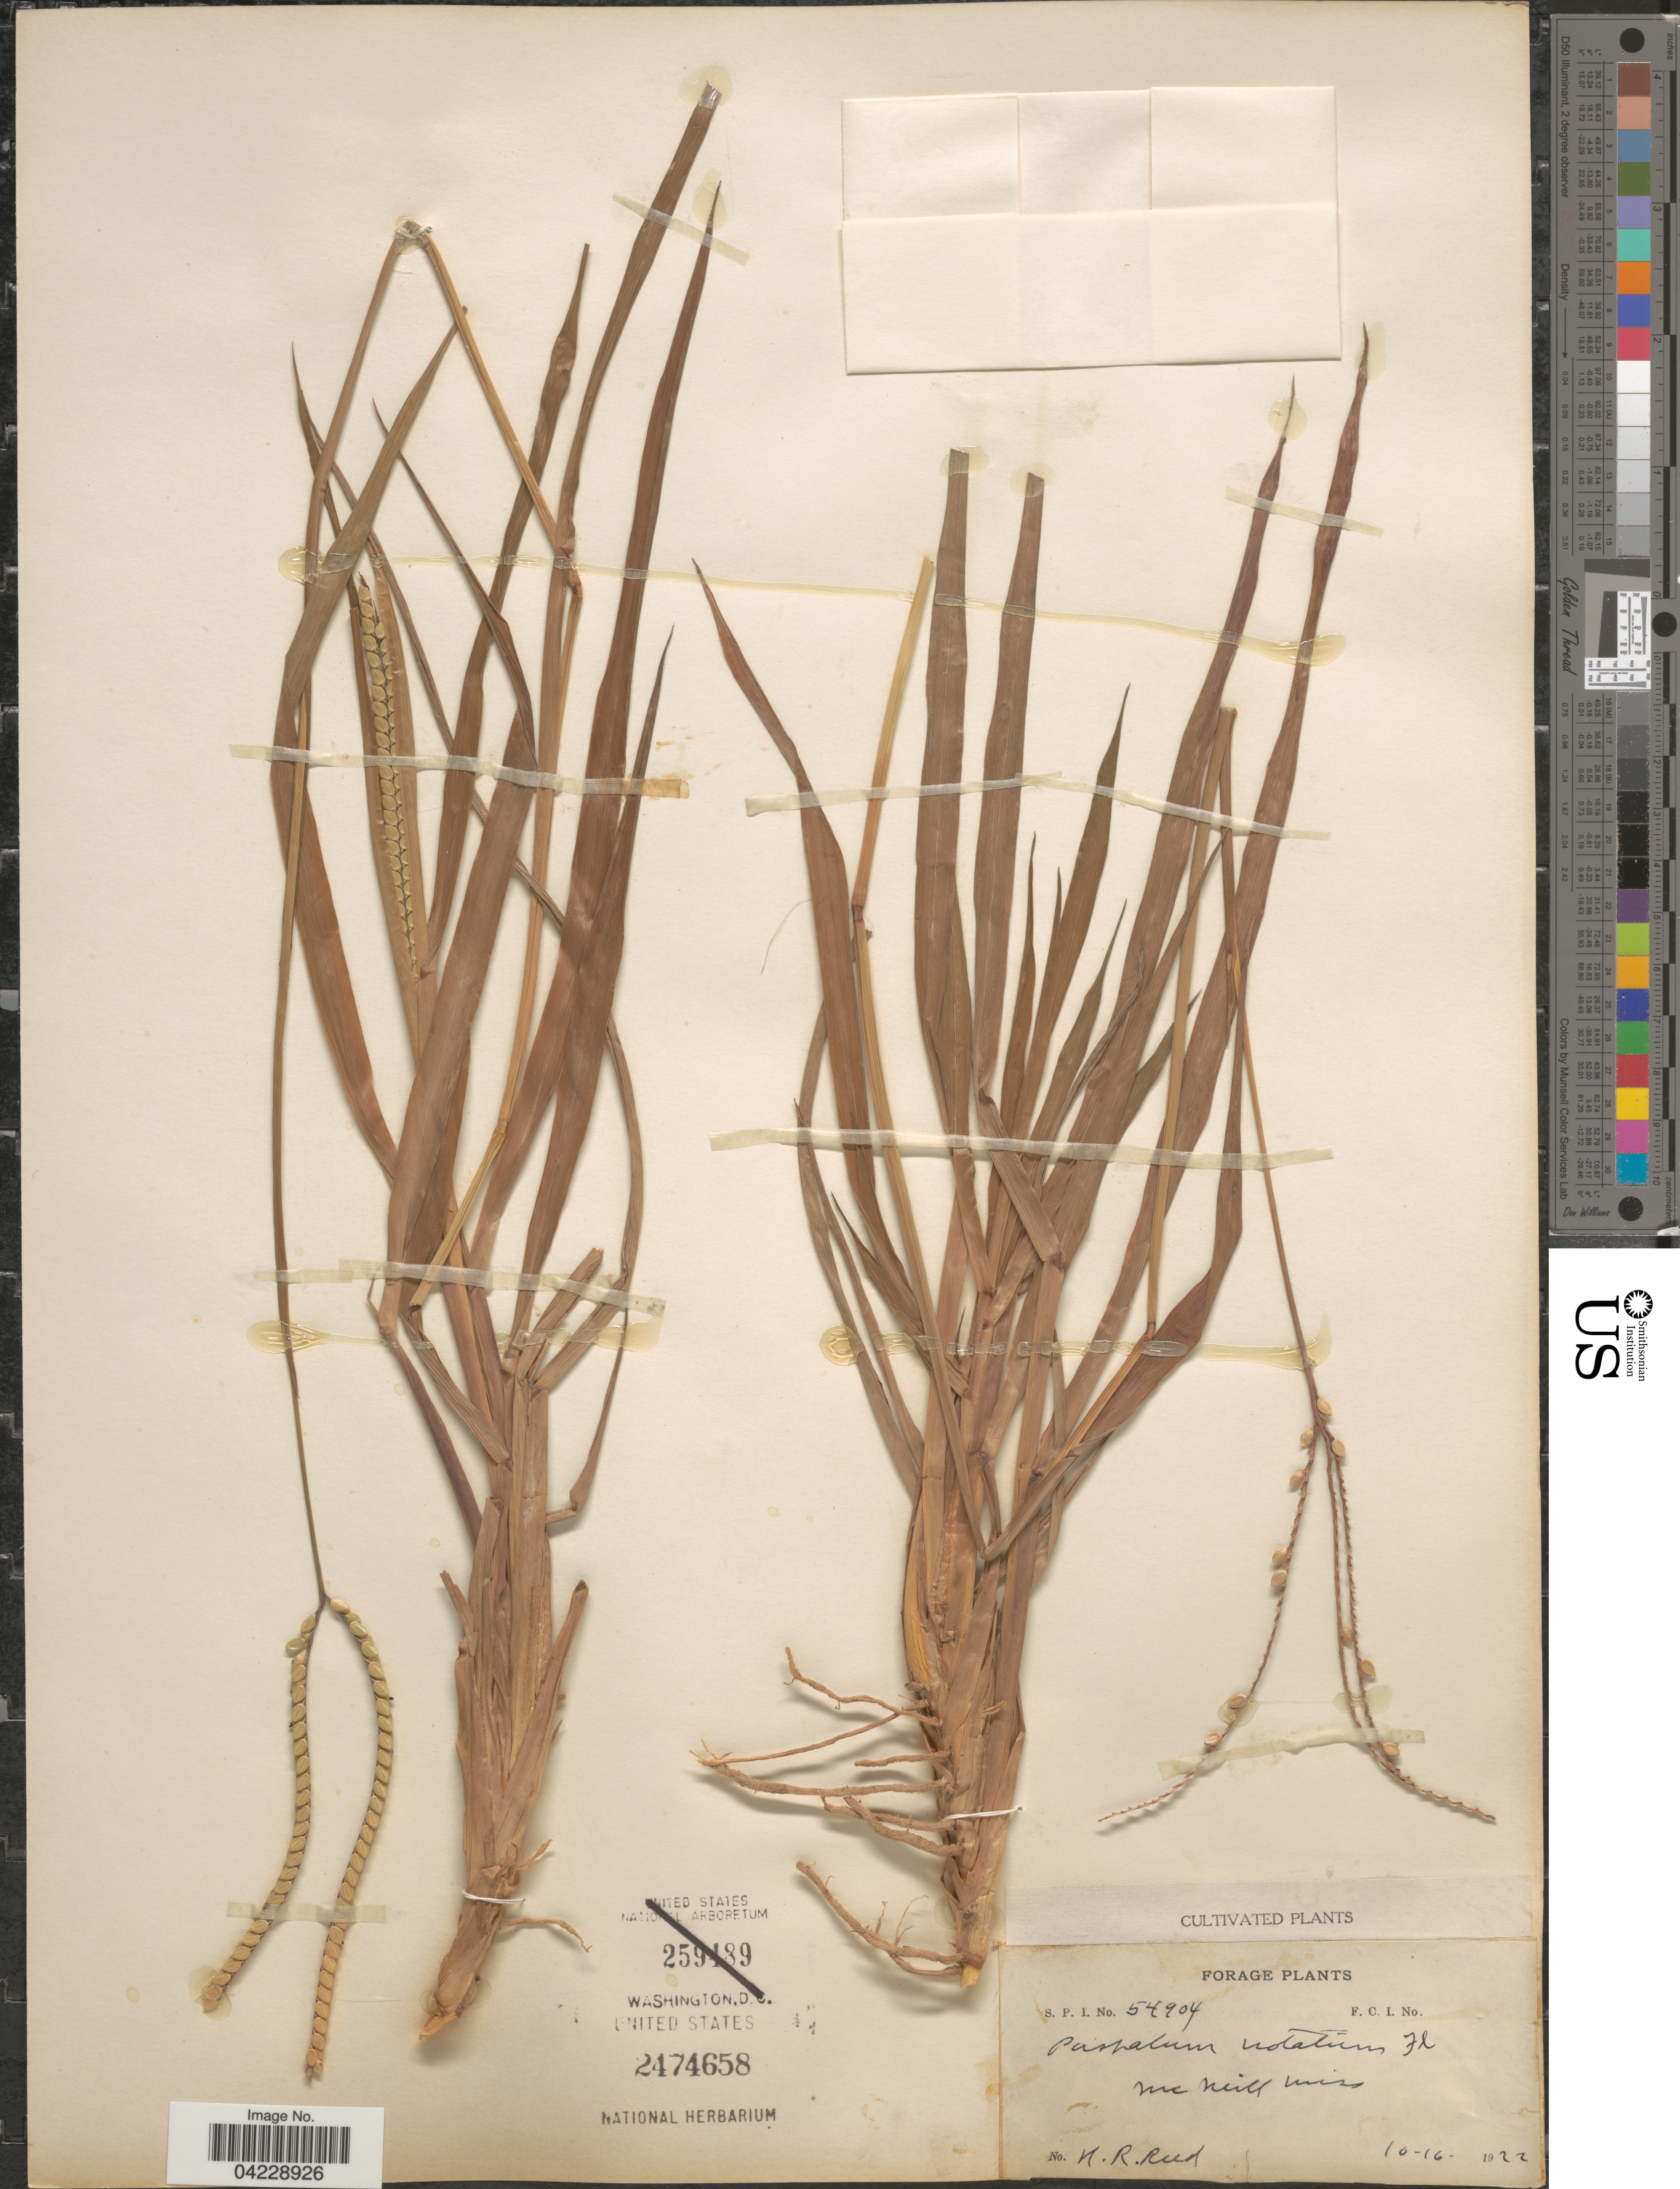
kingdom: Plantae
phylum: Tracheophyta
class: Liliopsida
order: Poales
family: Poaceae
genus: Paspalum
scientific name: Paspalum notatum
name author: Flüggé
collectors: H. Reed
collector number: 54904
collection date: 1922-10-16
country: United States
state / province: Mississippi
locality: Mc Mill.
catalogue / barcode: US 2474658